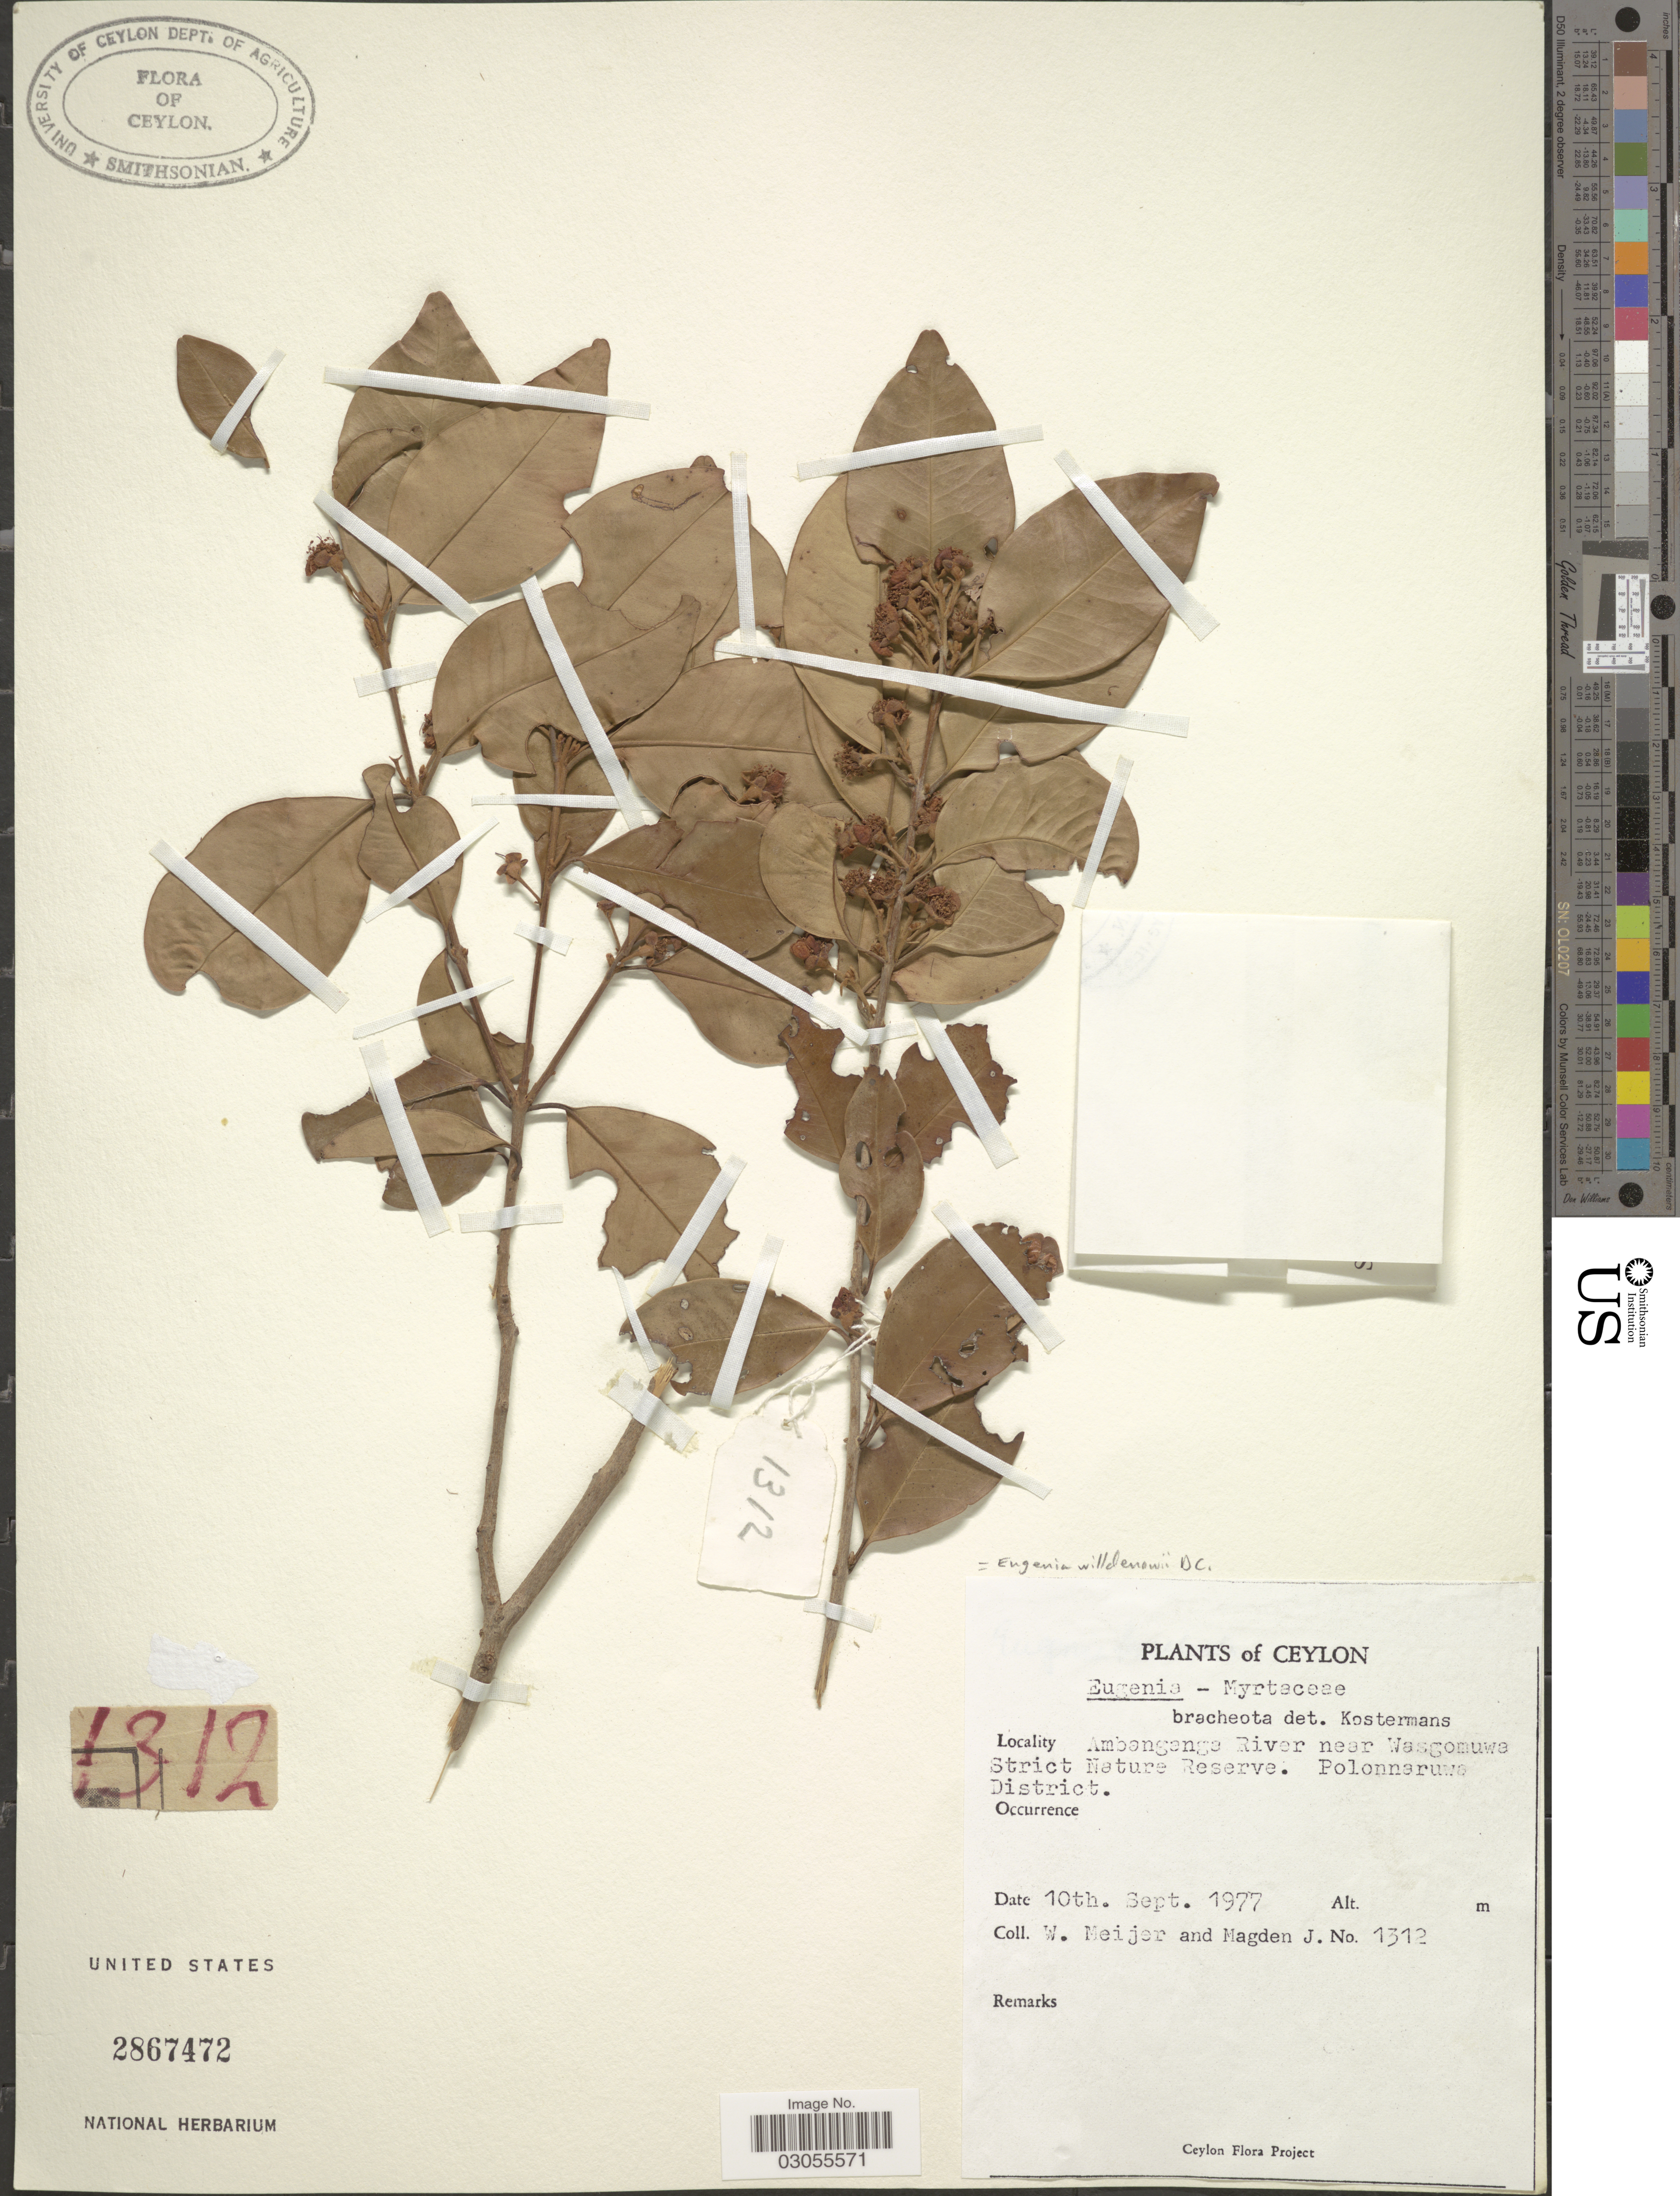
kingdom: Plantae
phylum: Tracheophyta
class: Magnoliopsida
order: Myrtales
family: Myrtaceae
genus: Eugenia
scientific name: Eugenia willdenowii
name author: Nied.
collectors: W. Meijer & J. Magden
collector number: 1312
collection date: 1977-09-10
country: Sri Lanka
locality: Ceylon. Ambanganga River near Wasgomuwa Strict Nature Reserve. Polonnaruwa District.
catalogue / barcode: US 2867472